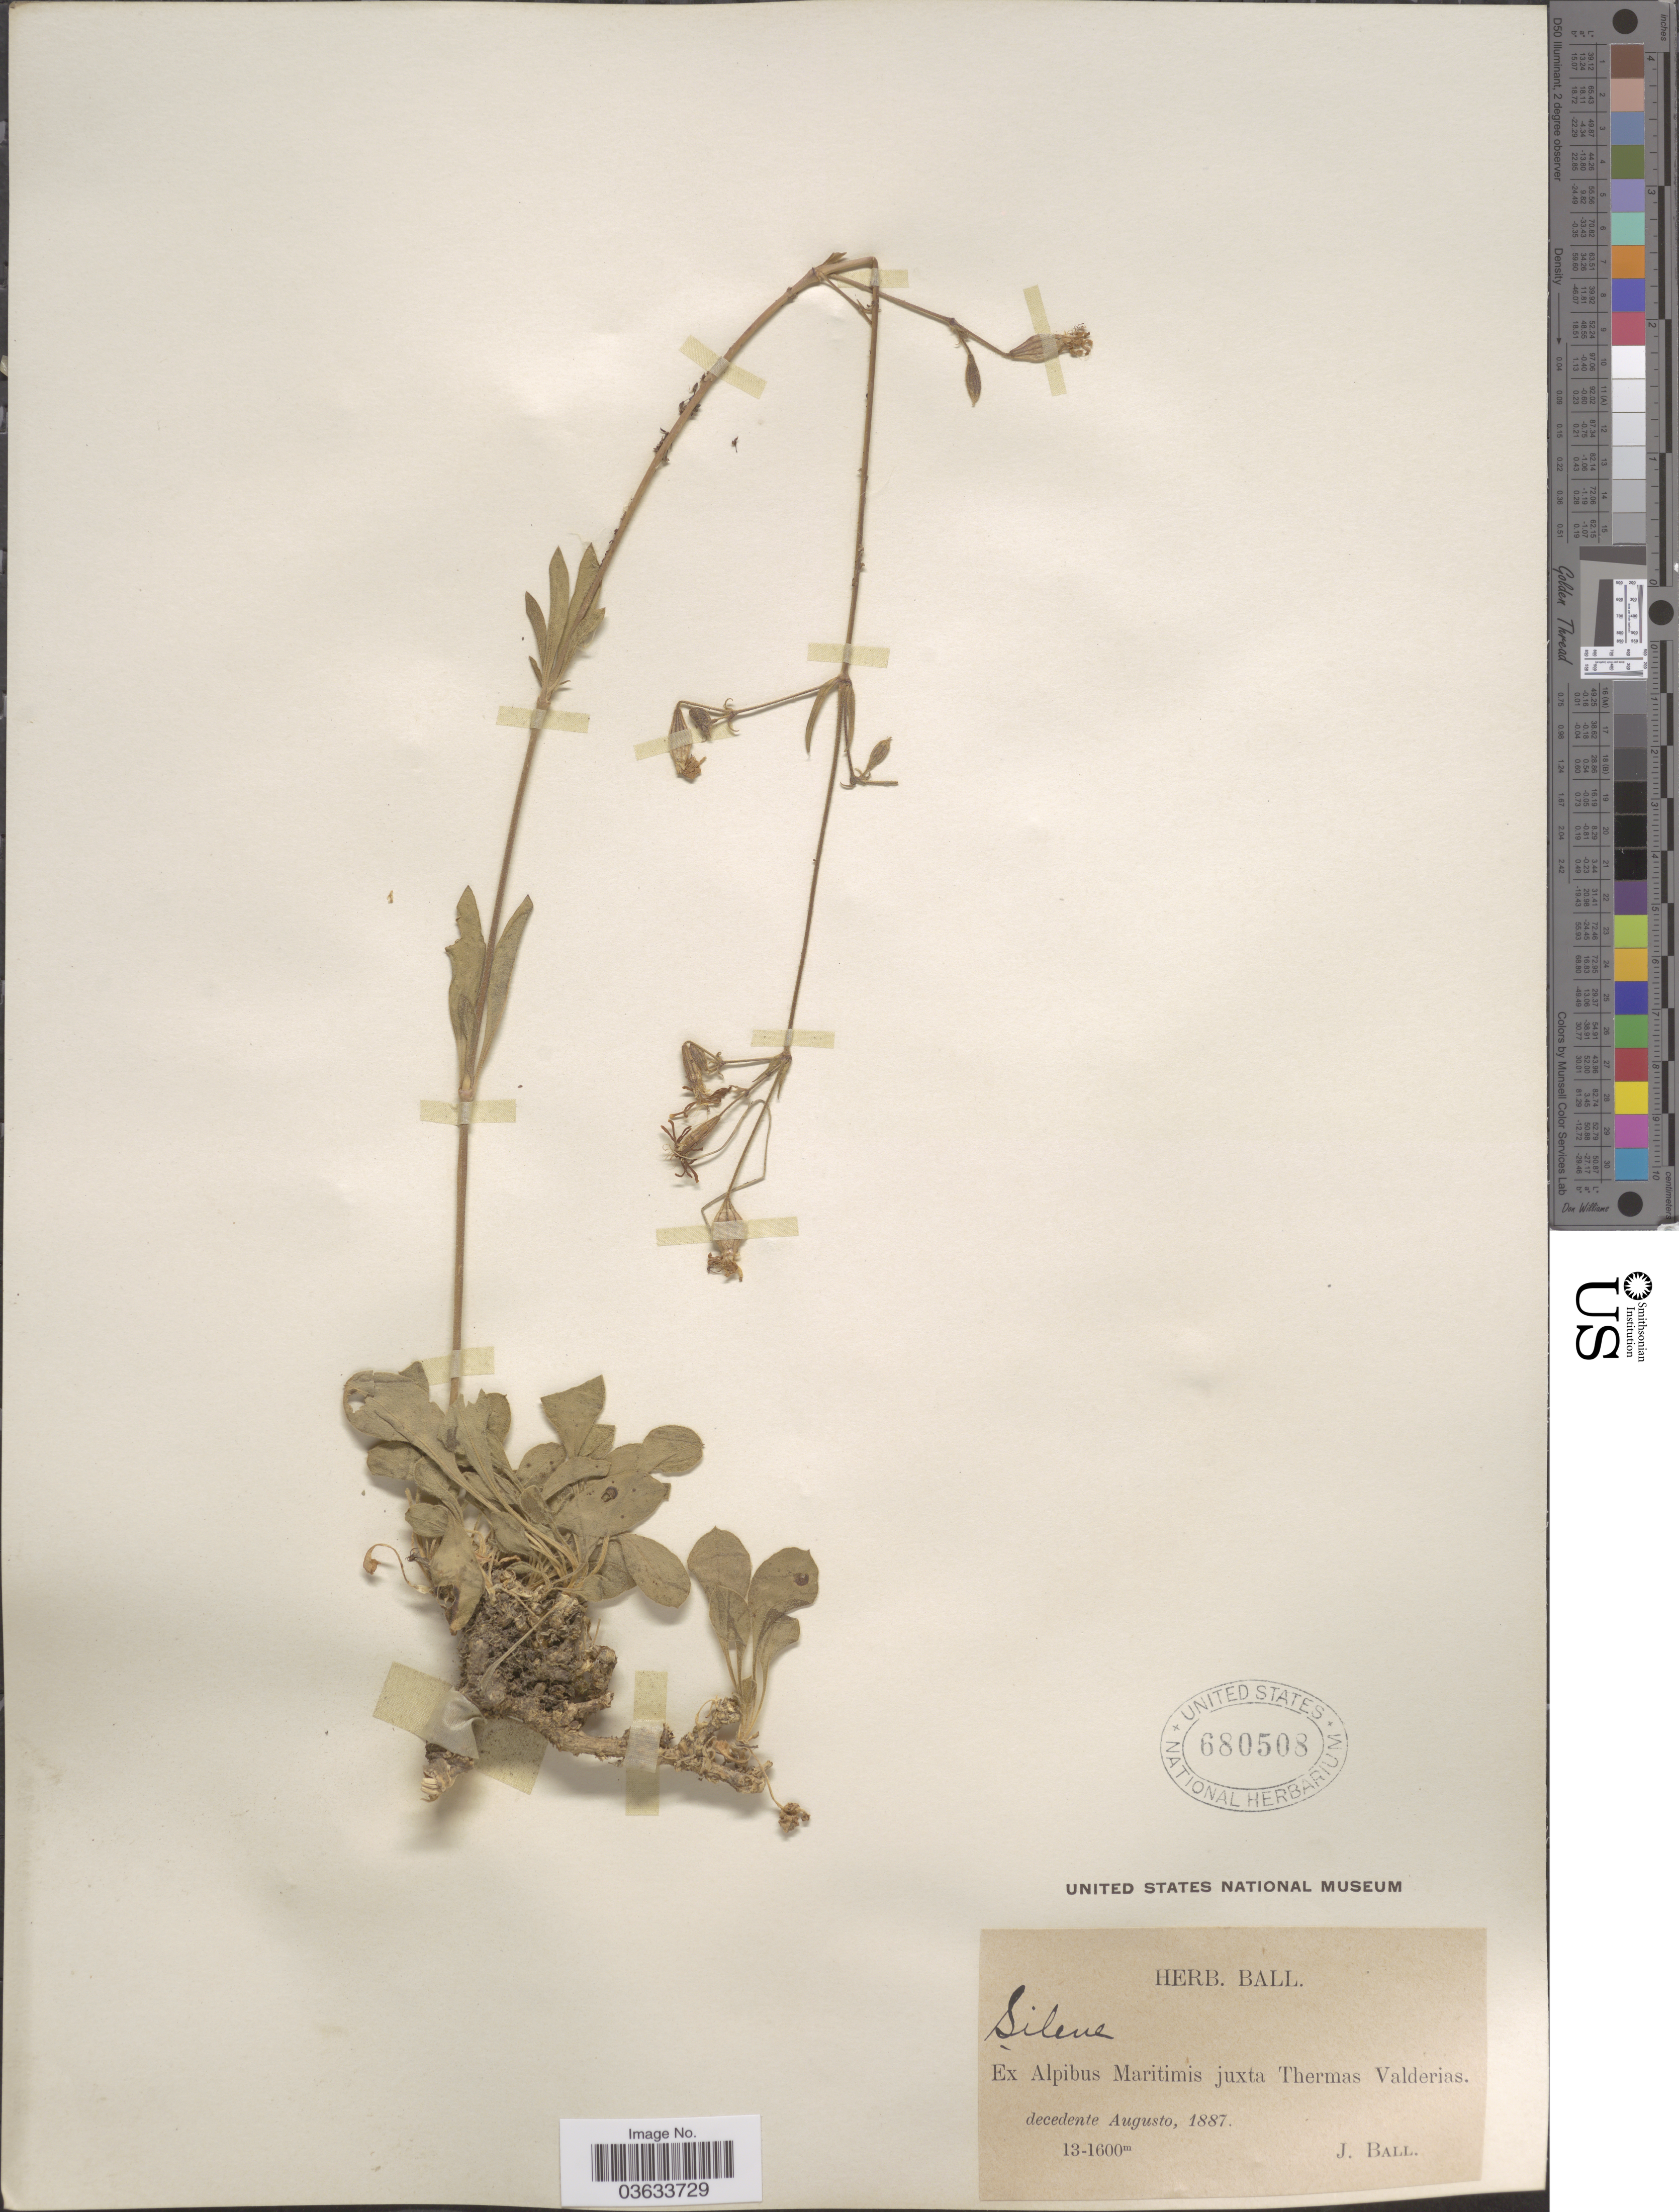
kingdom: Plantae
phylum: Tracheophyta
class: Magnoliopsida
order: Caryophyllales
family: Caryophyllaceae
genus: Silene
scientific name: Silene nutans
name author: L.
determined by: Du Pasquier, P.-E.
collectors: J. Ball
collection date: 1887-08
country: Italy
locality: Ex Alpibus Maritimis juxta Thermas Valderias.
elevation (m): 1300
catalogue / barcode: US 680508